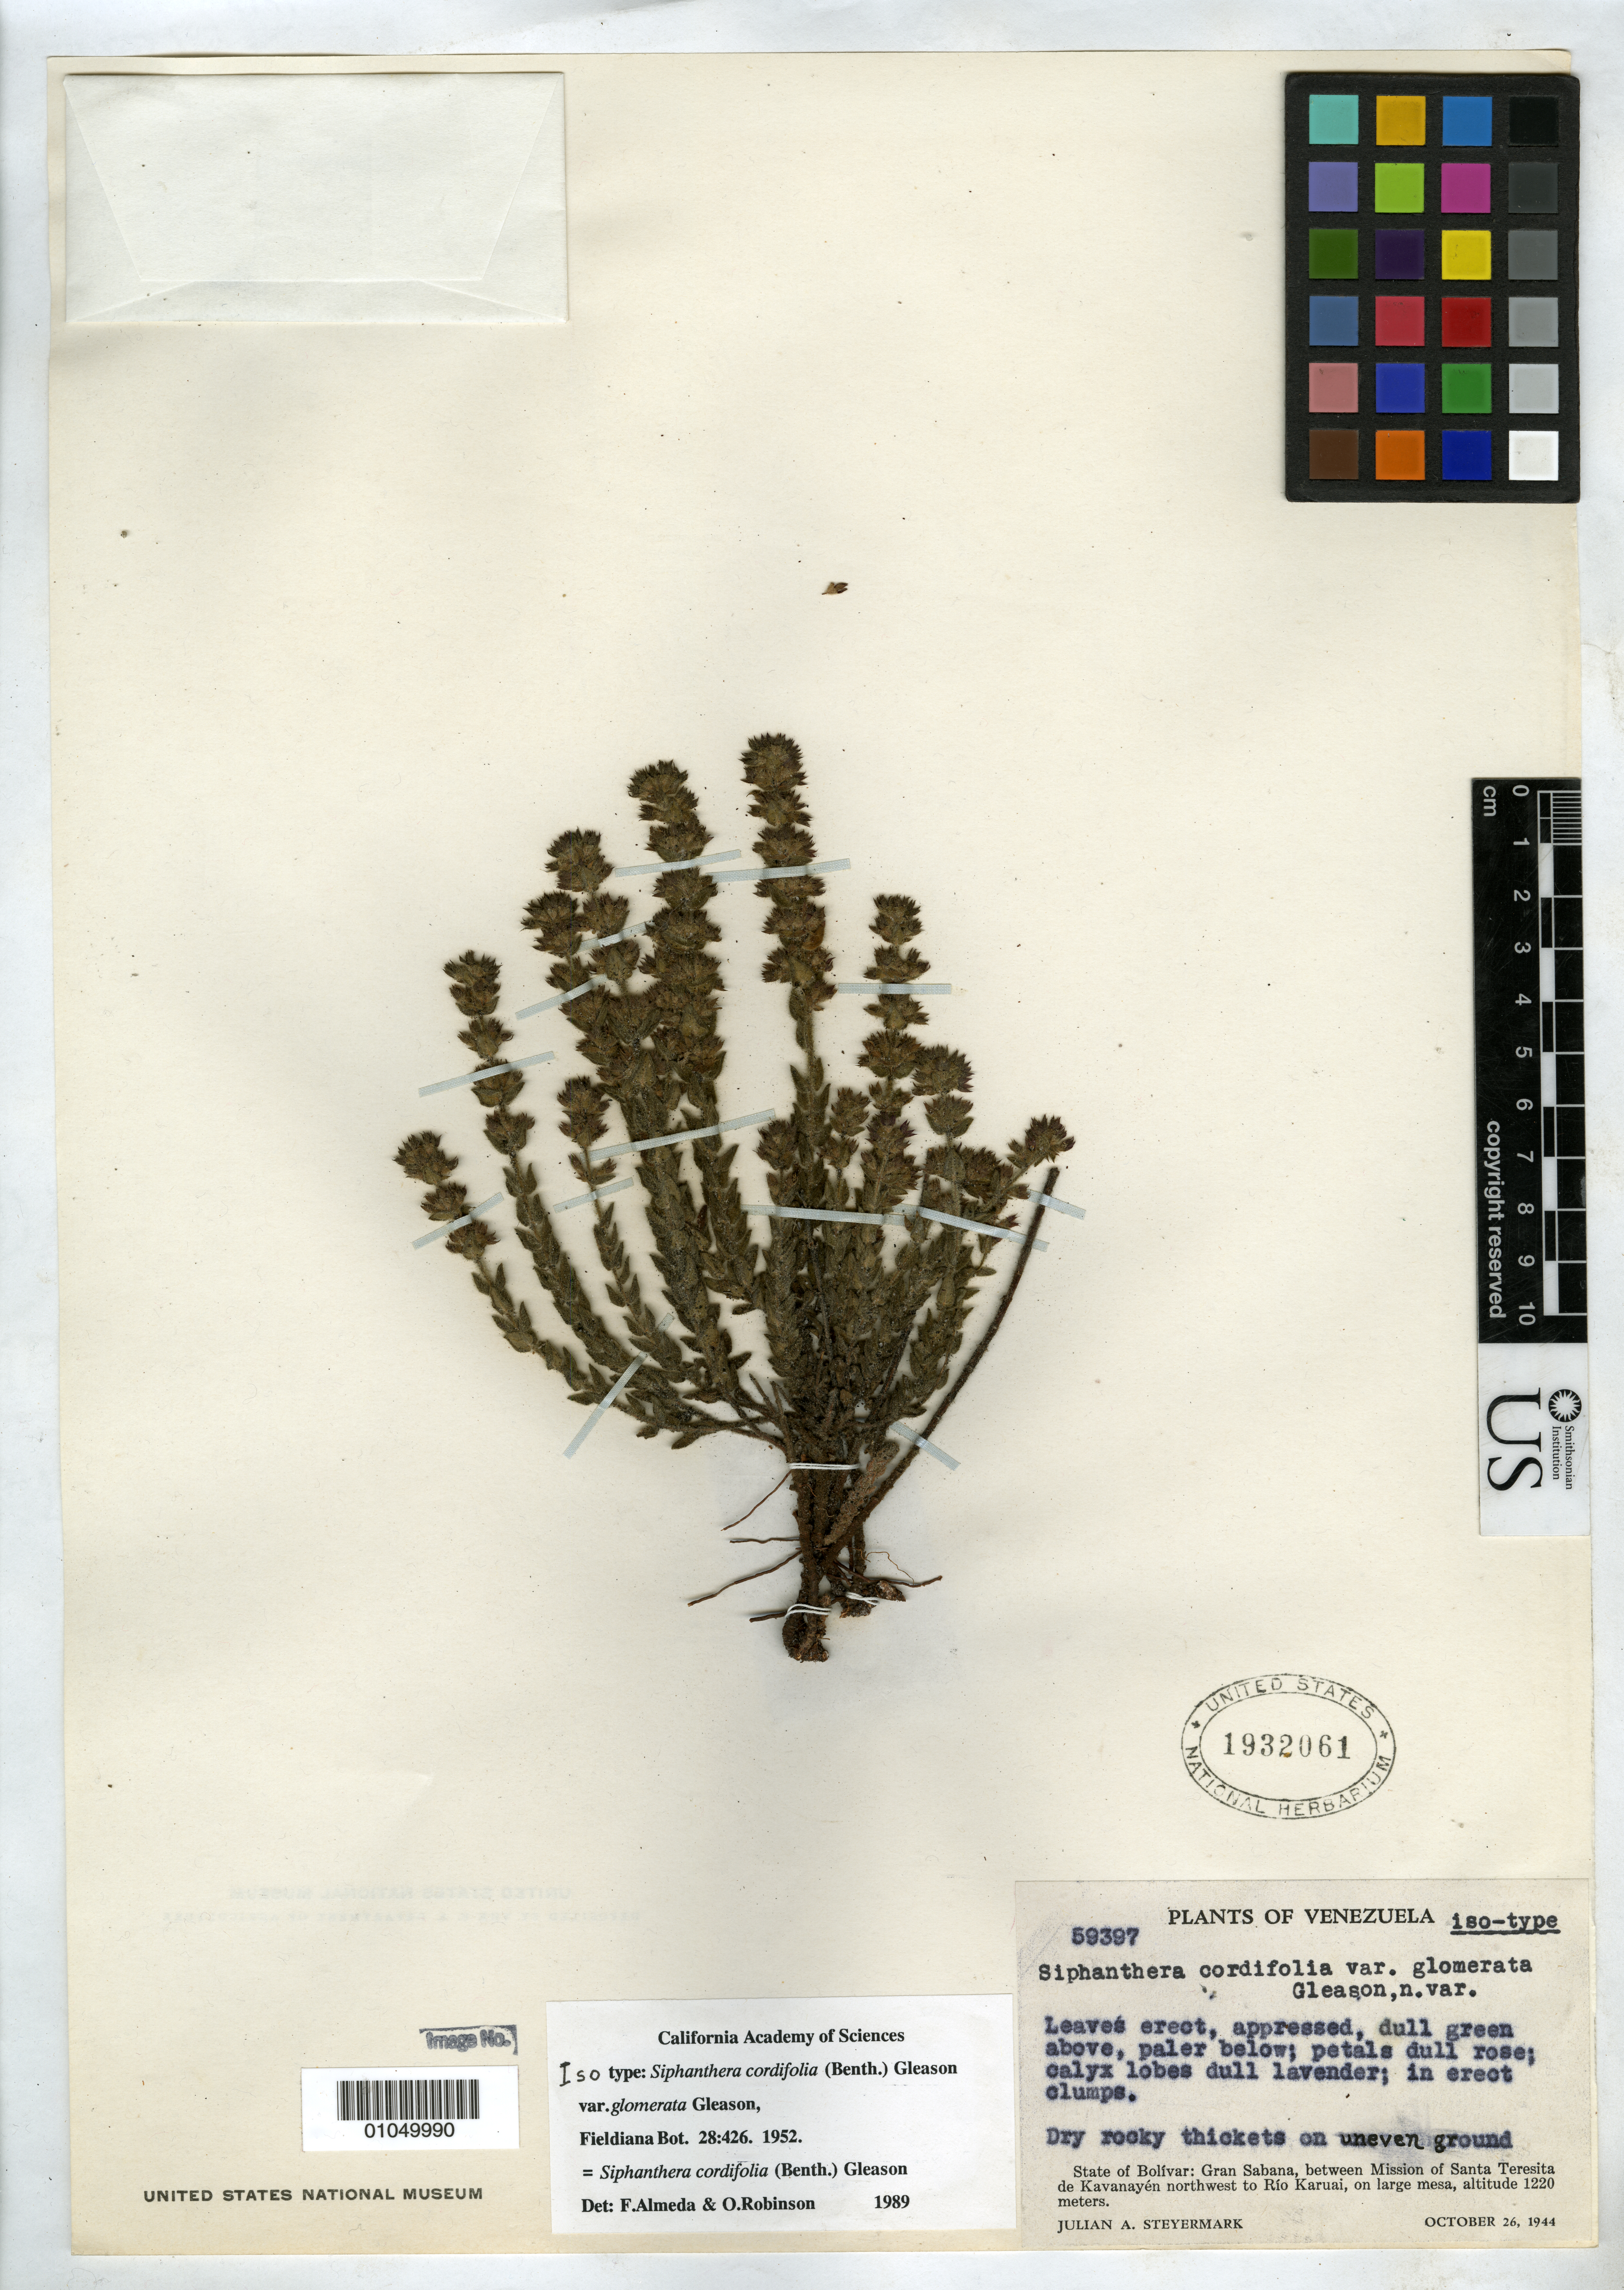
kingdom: Plantae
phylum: Tracheophyta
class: Magnoliopsida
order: Myrtales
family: Melastomataceae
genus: Siphanthera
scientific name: Siphanthera cordifolia var. glomerata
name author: Gleason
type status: Isotype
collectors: J. Steyermark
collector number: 59397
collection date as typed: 26 Oct 1944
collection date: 1944-10-26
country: Venezuela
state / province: Bolivar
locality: Gran Sabana, between Mission of Santa Teresita de Kavanayen and Rio Karuai.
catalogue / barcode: US 1932061